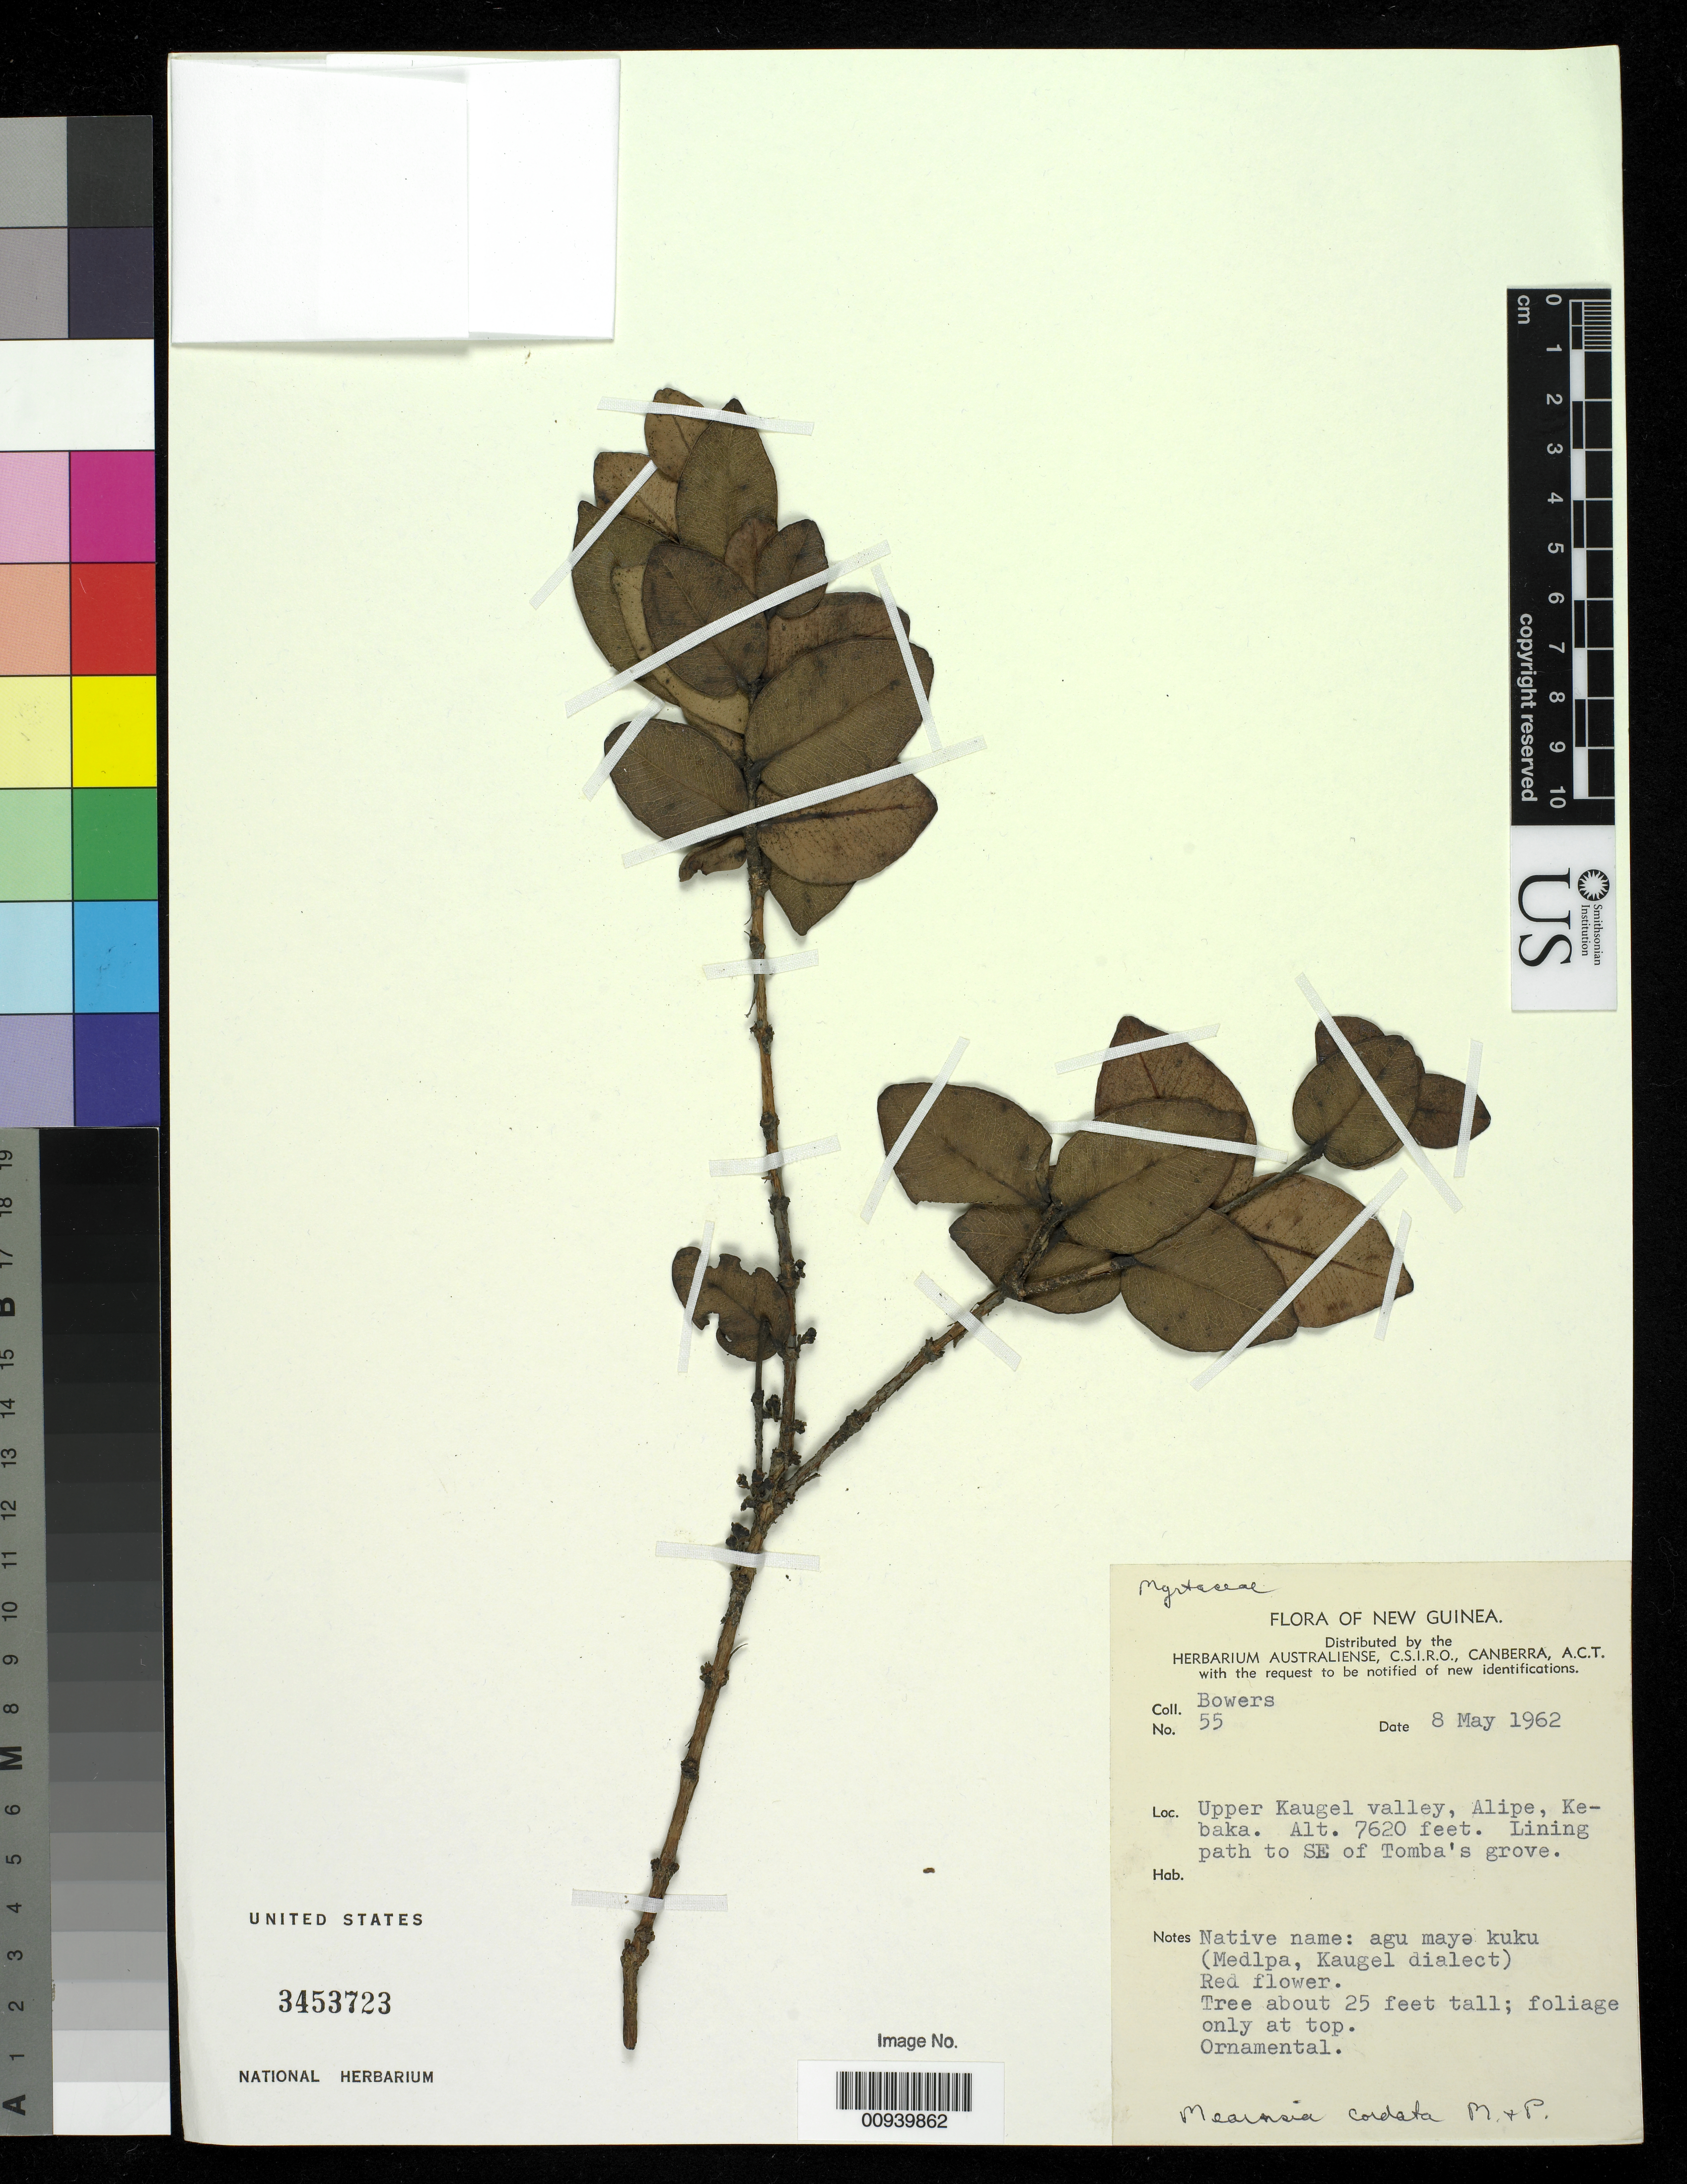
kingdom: Plantae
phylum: Tracheophyta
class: Magnoliopsida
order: Myrtales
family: Myrtaceae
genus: Metrosideros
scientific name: Metrosideros cordata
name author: (C.T. White & W.D. Francis) Dawson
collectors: N. Bowers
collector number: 55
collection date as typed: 08 May 1962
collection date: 1962-05-08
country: Papua New Guinea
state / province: Western Highlands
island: New Guinea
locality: Upper Kaugel valley; Alipe, Kebaka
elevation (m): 2323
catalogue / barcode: US 3453723